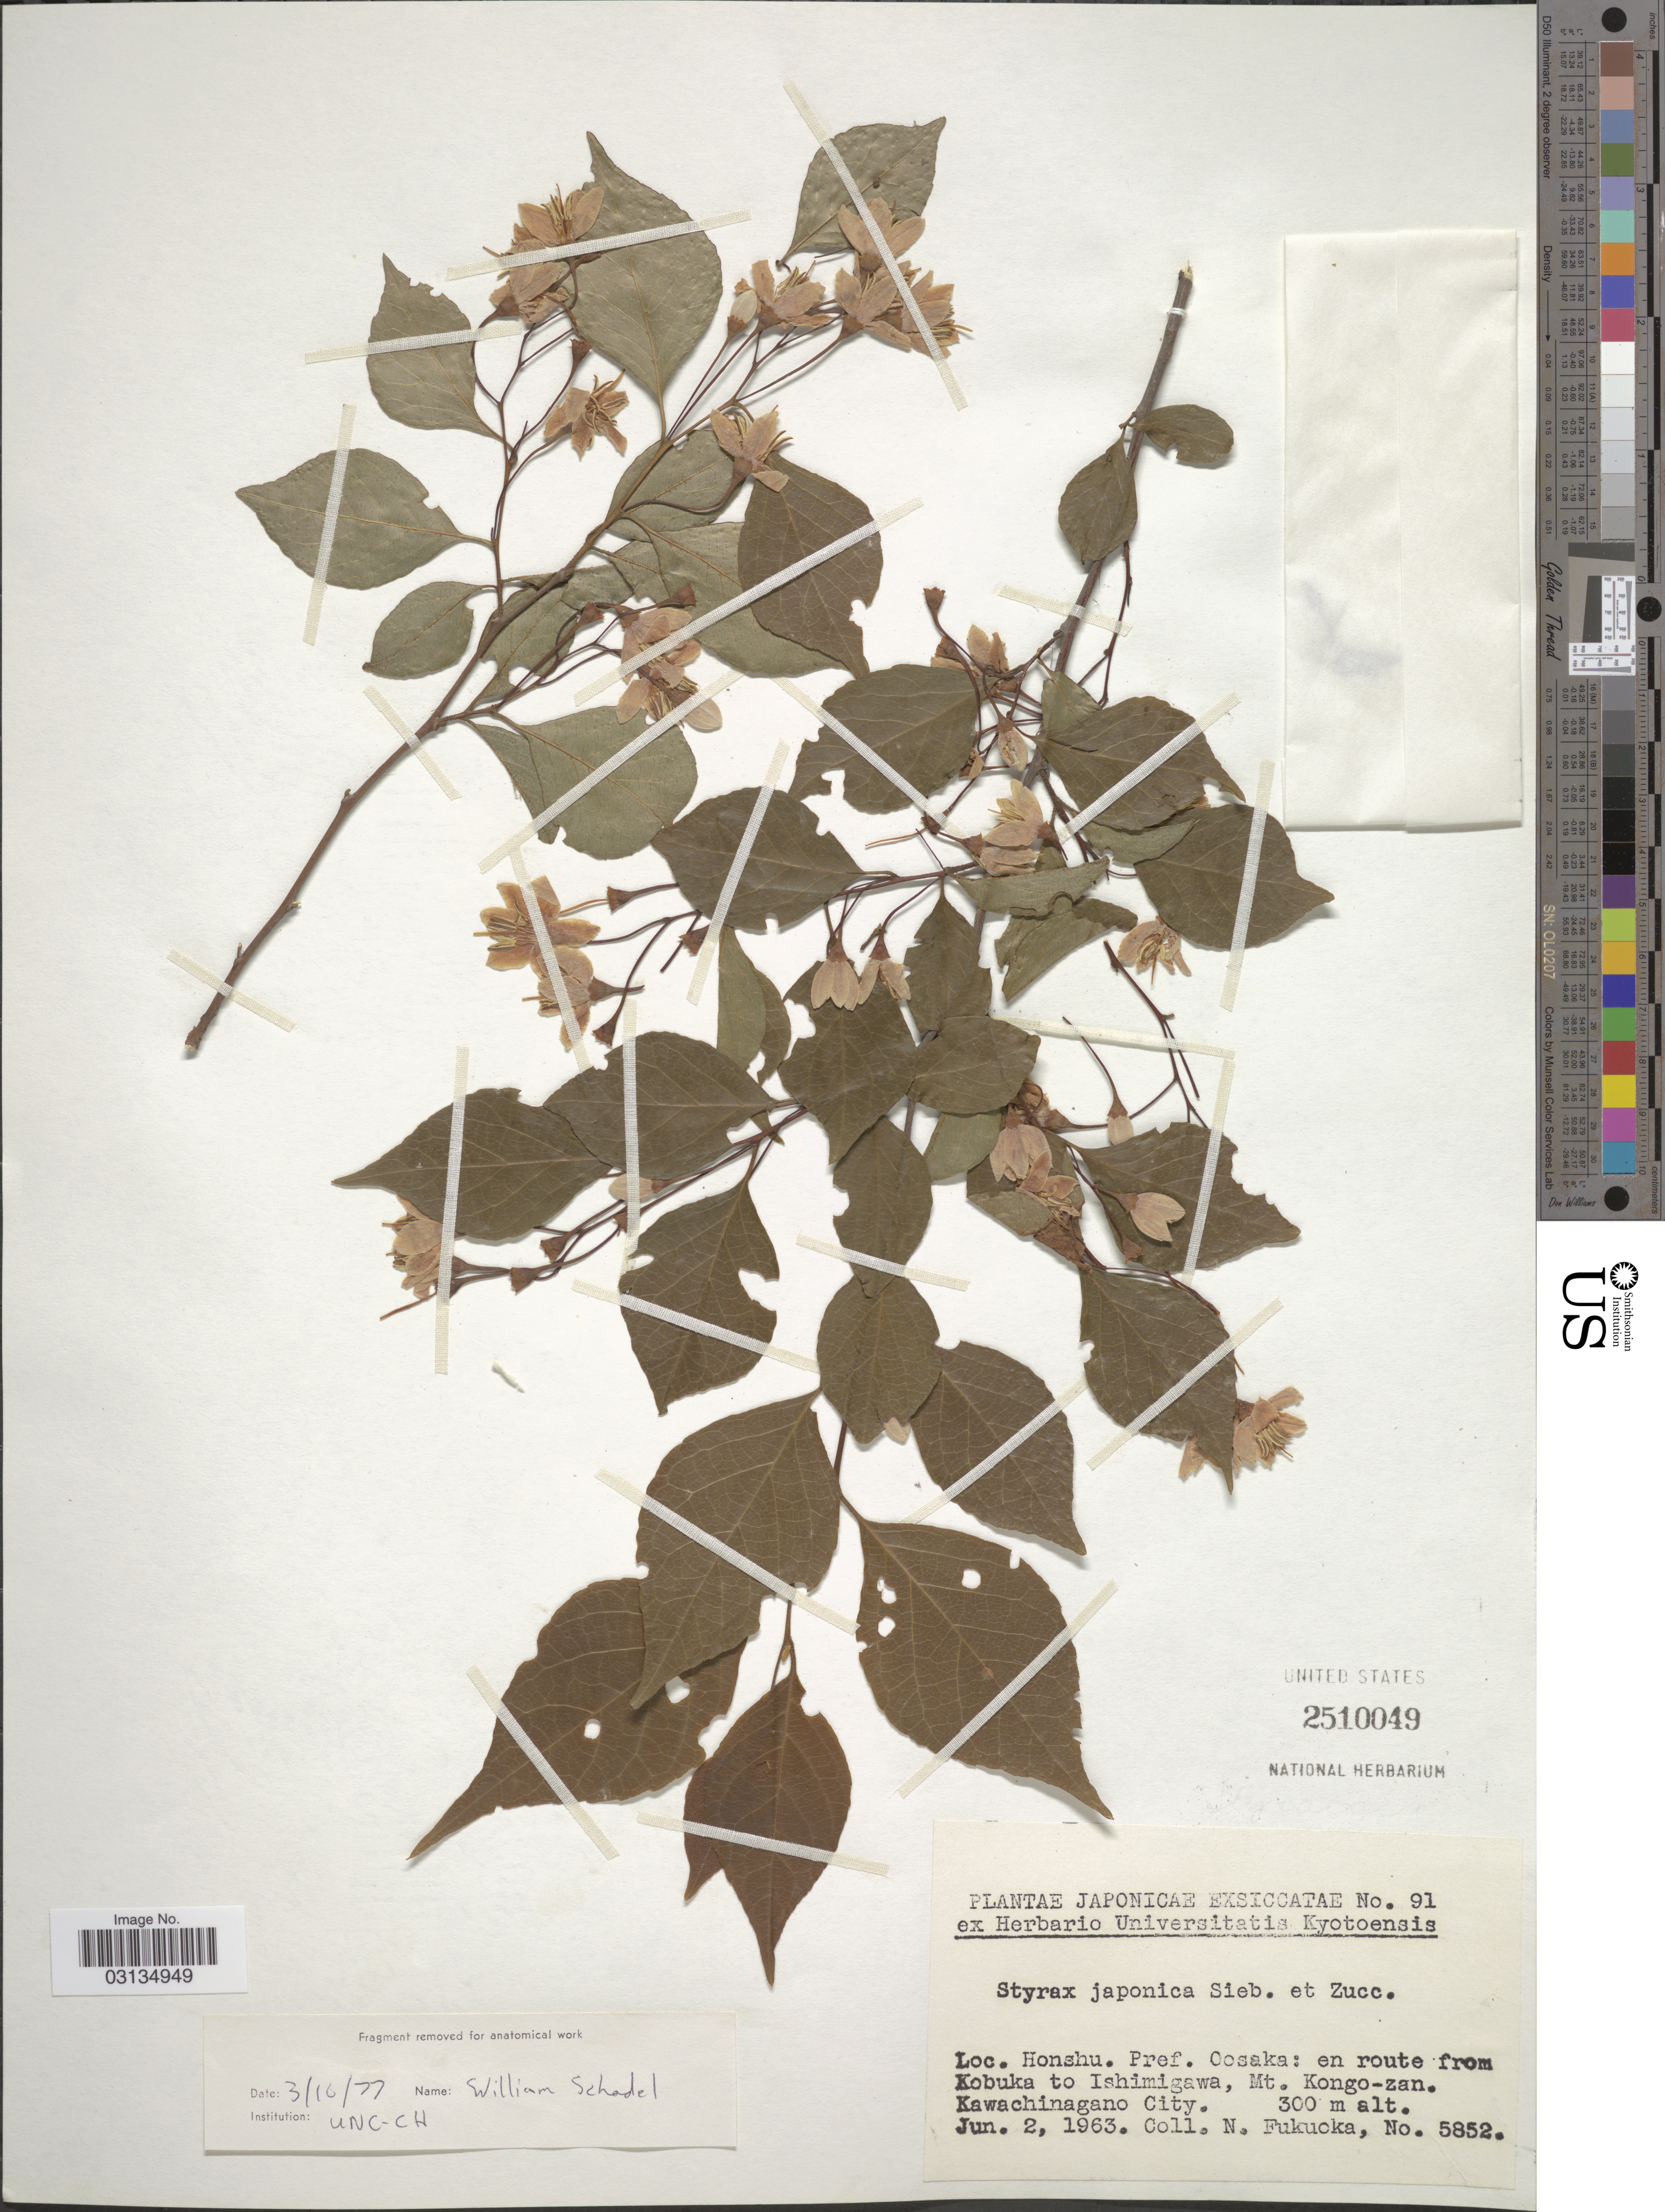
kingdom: Plantae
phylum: Tracheophyta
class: Magnoliopsida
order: Ericales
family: Styracaceae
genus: Styrax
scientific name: Styrax japonicus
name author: Siebold & Zucc.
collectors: N. Fukuoka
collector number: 5852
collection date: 1963-06-02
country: Japan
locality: Honshu. Pref. Oosaka: en route from Kobuka to Ishimigawa, Mt. Kongo-zan. Kawachinagano City.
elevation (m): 300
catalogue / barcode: US 2510049